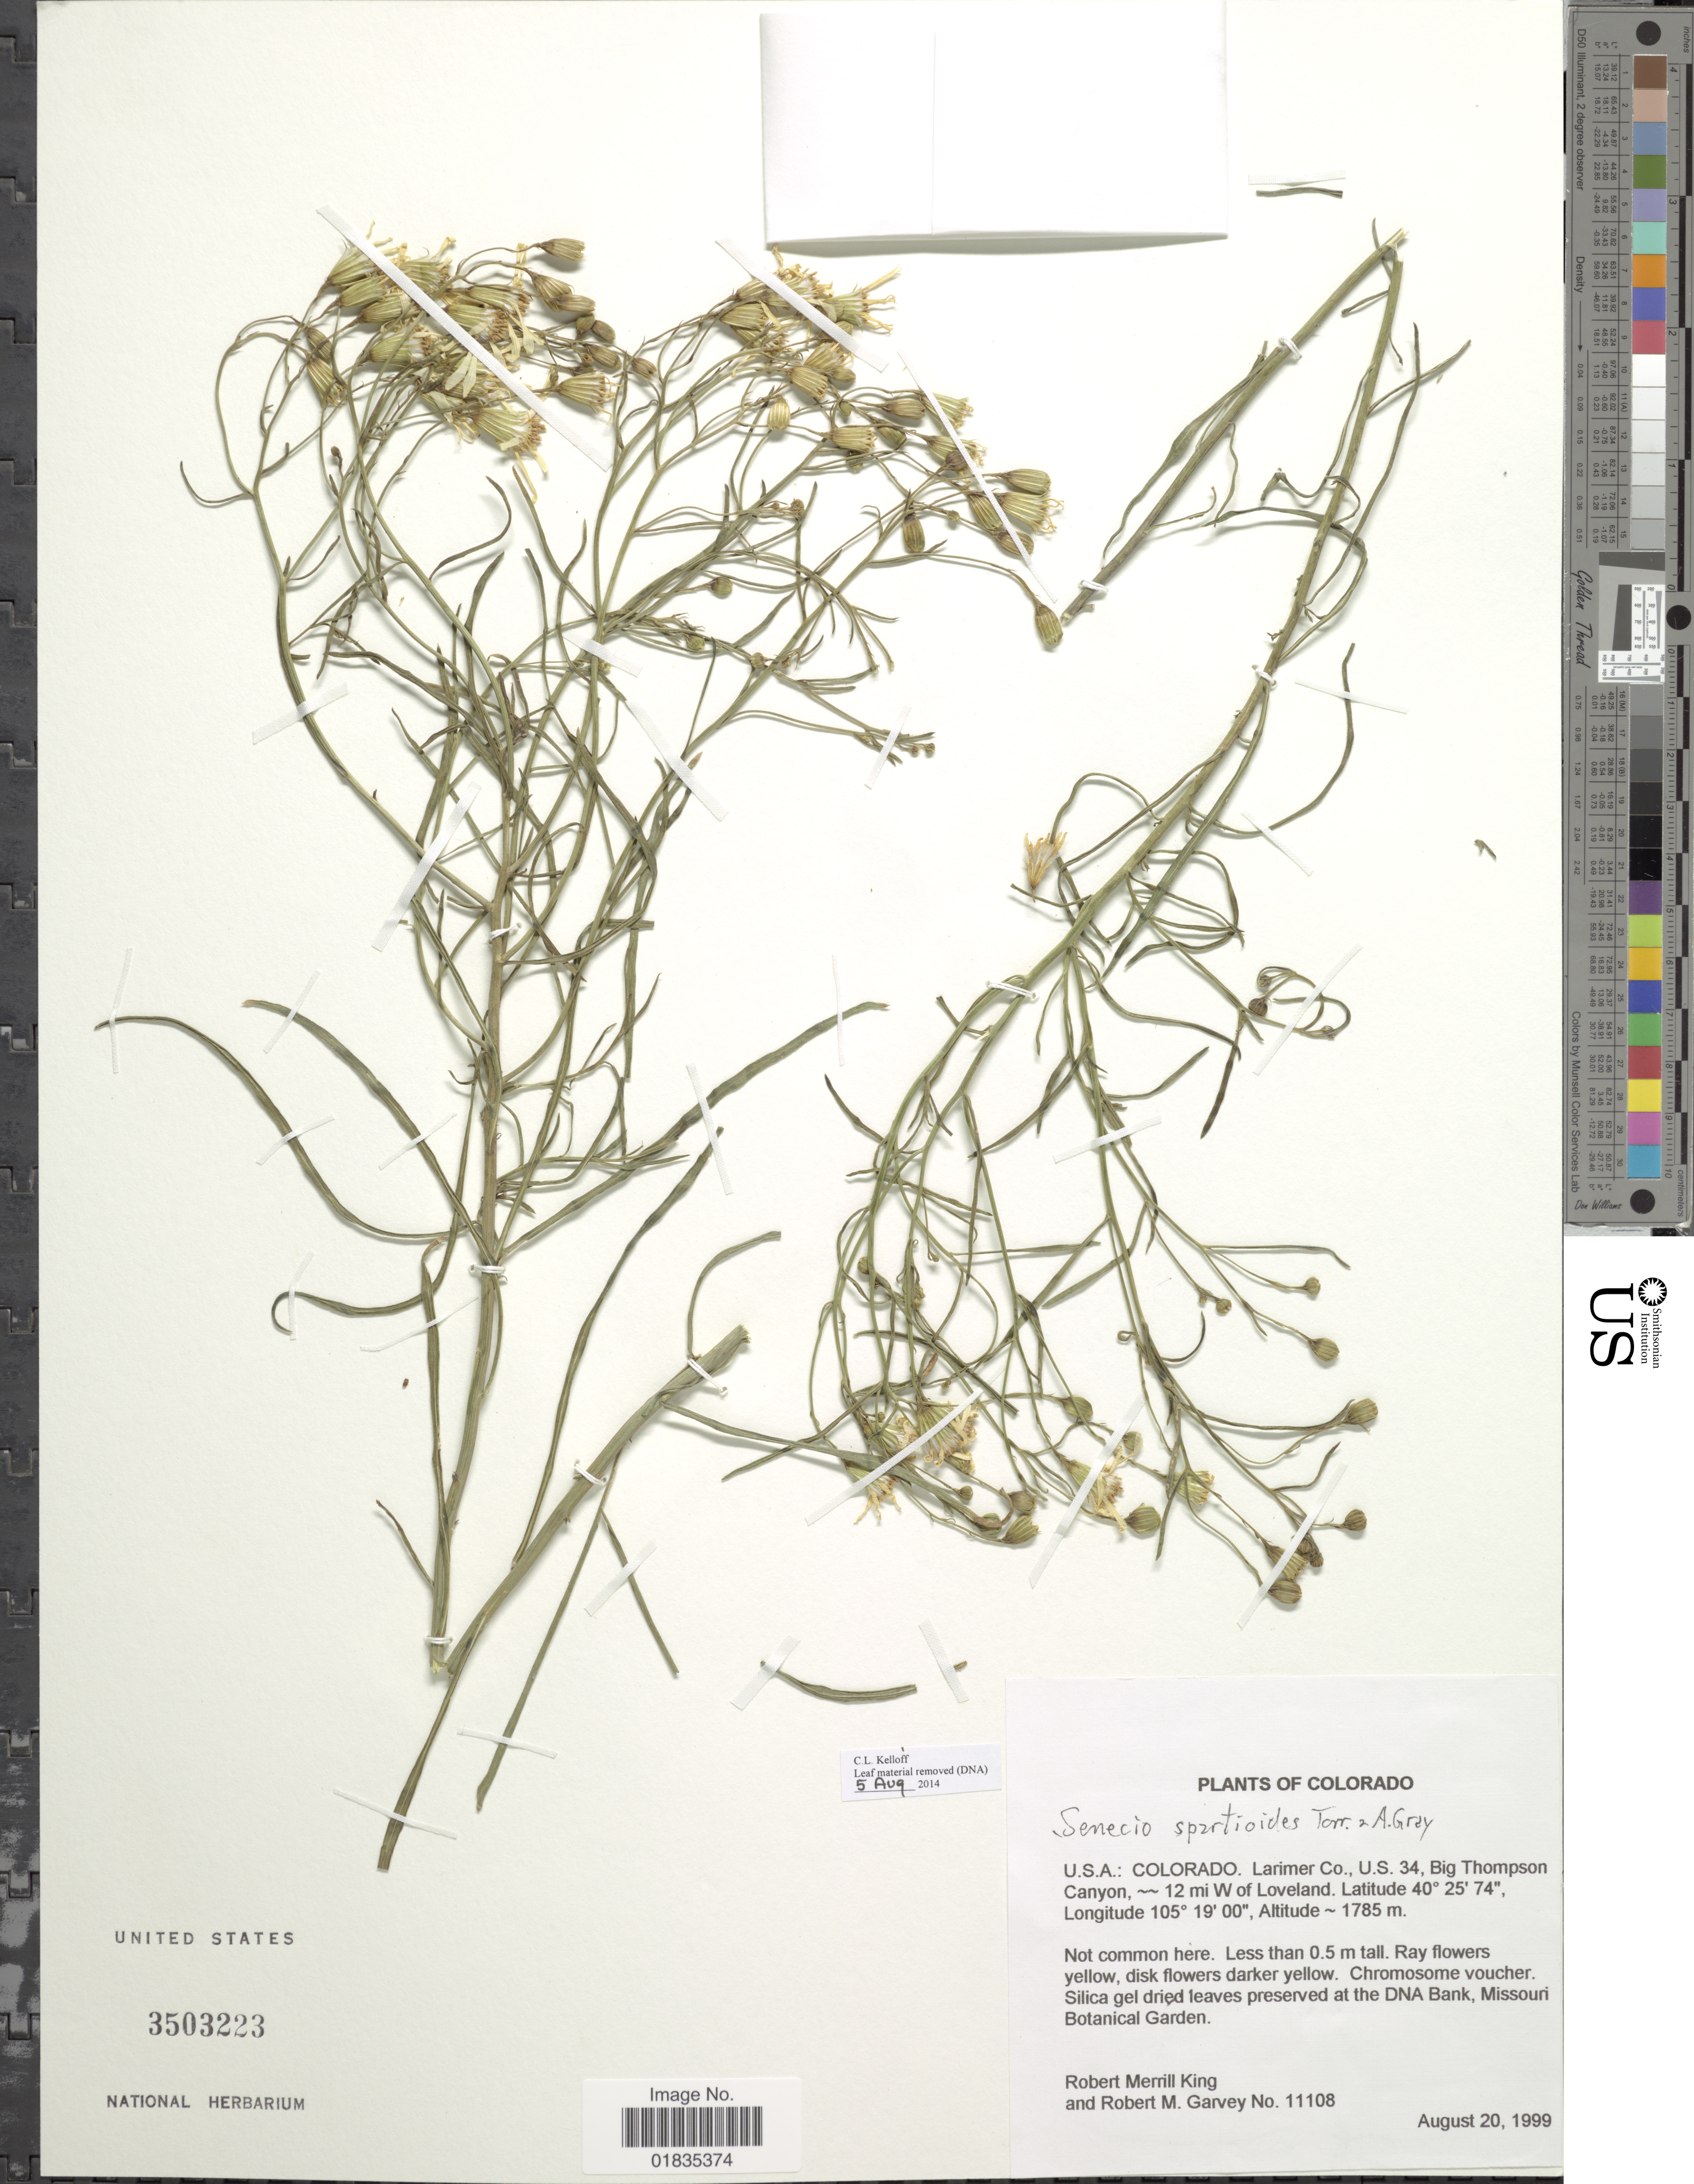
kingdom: Plantae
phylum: Tracheophyta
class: Magnoliopsida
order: Asterales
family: Asteraceae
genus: Senecio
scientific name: Senecio spartioides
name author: Torr. & A. Gray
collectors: R. M. King & R. Garvey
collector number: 11108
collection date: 1999-08-20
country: United States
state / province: Colorado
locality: Larimer Co., U.S. 34, Big Thompson Canyon~12 mi W of Loveland.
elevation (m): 1785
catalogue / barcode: US 3503223